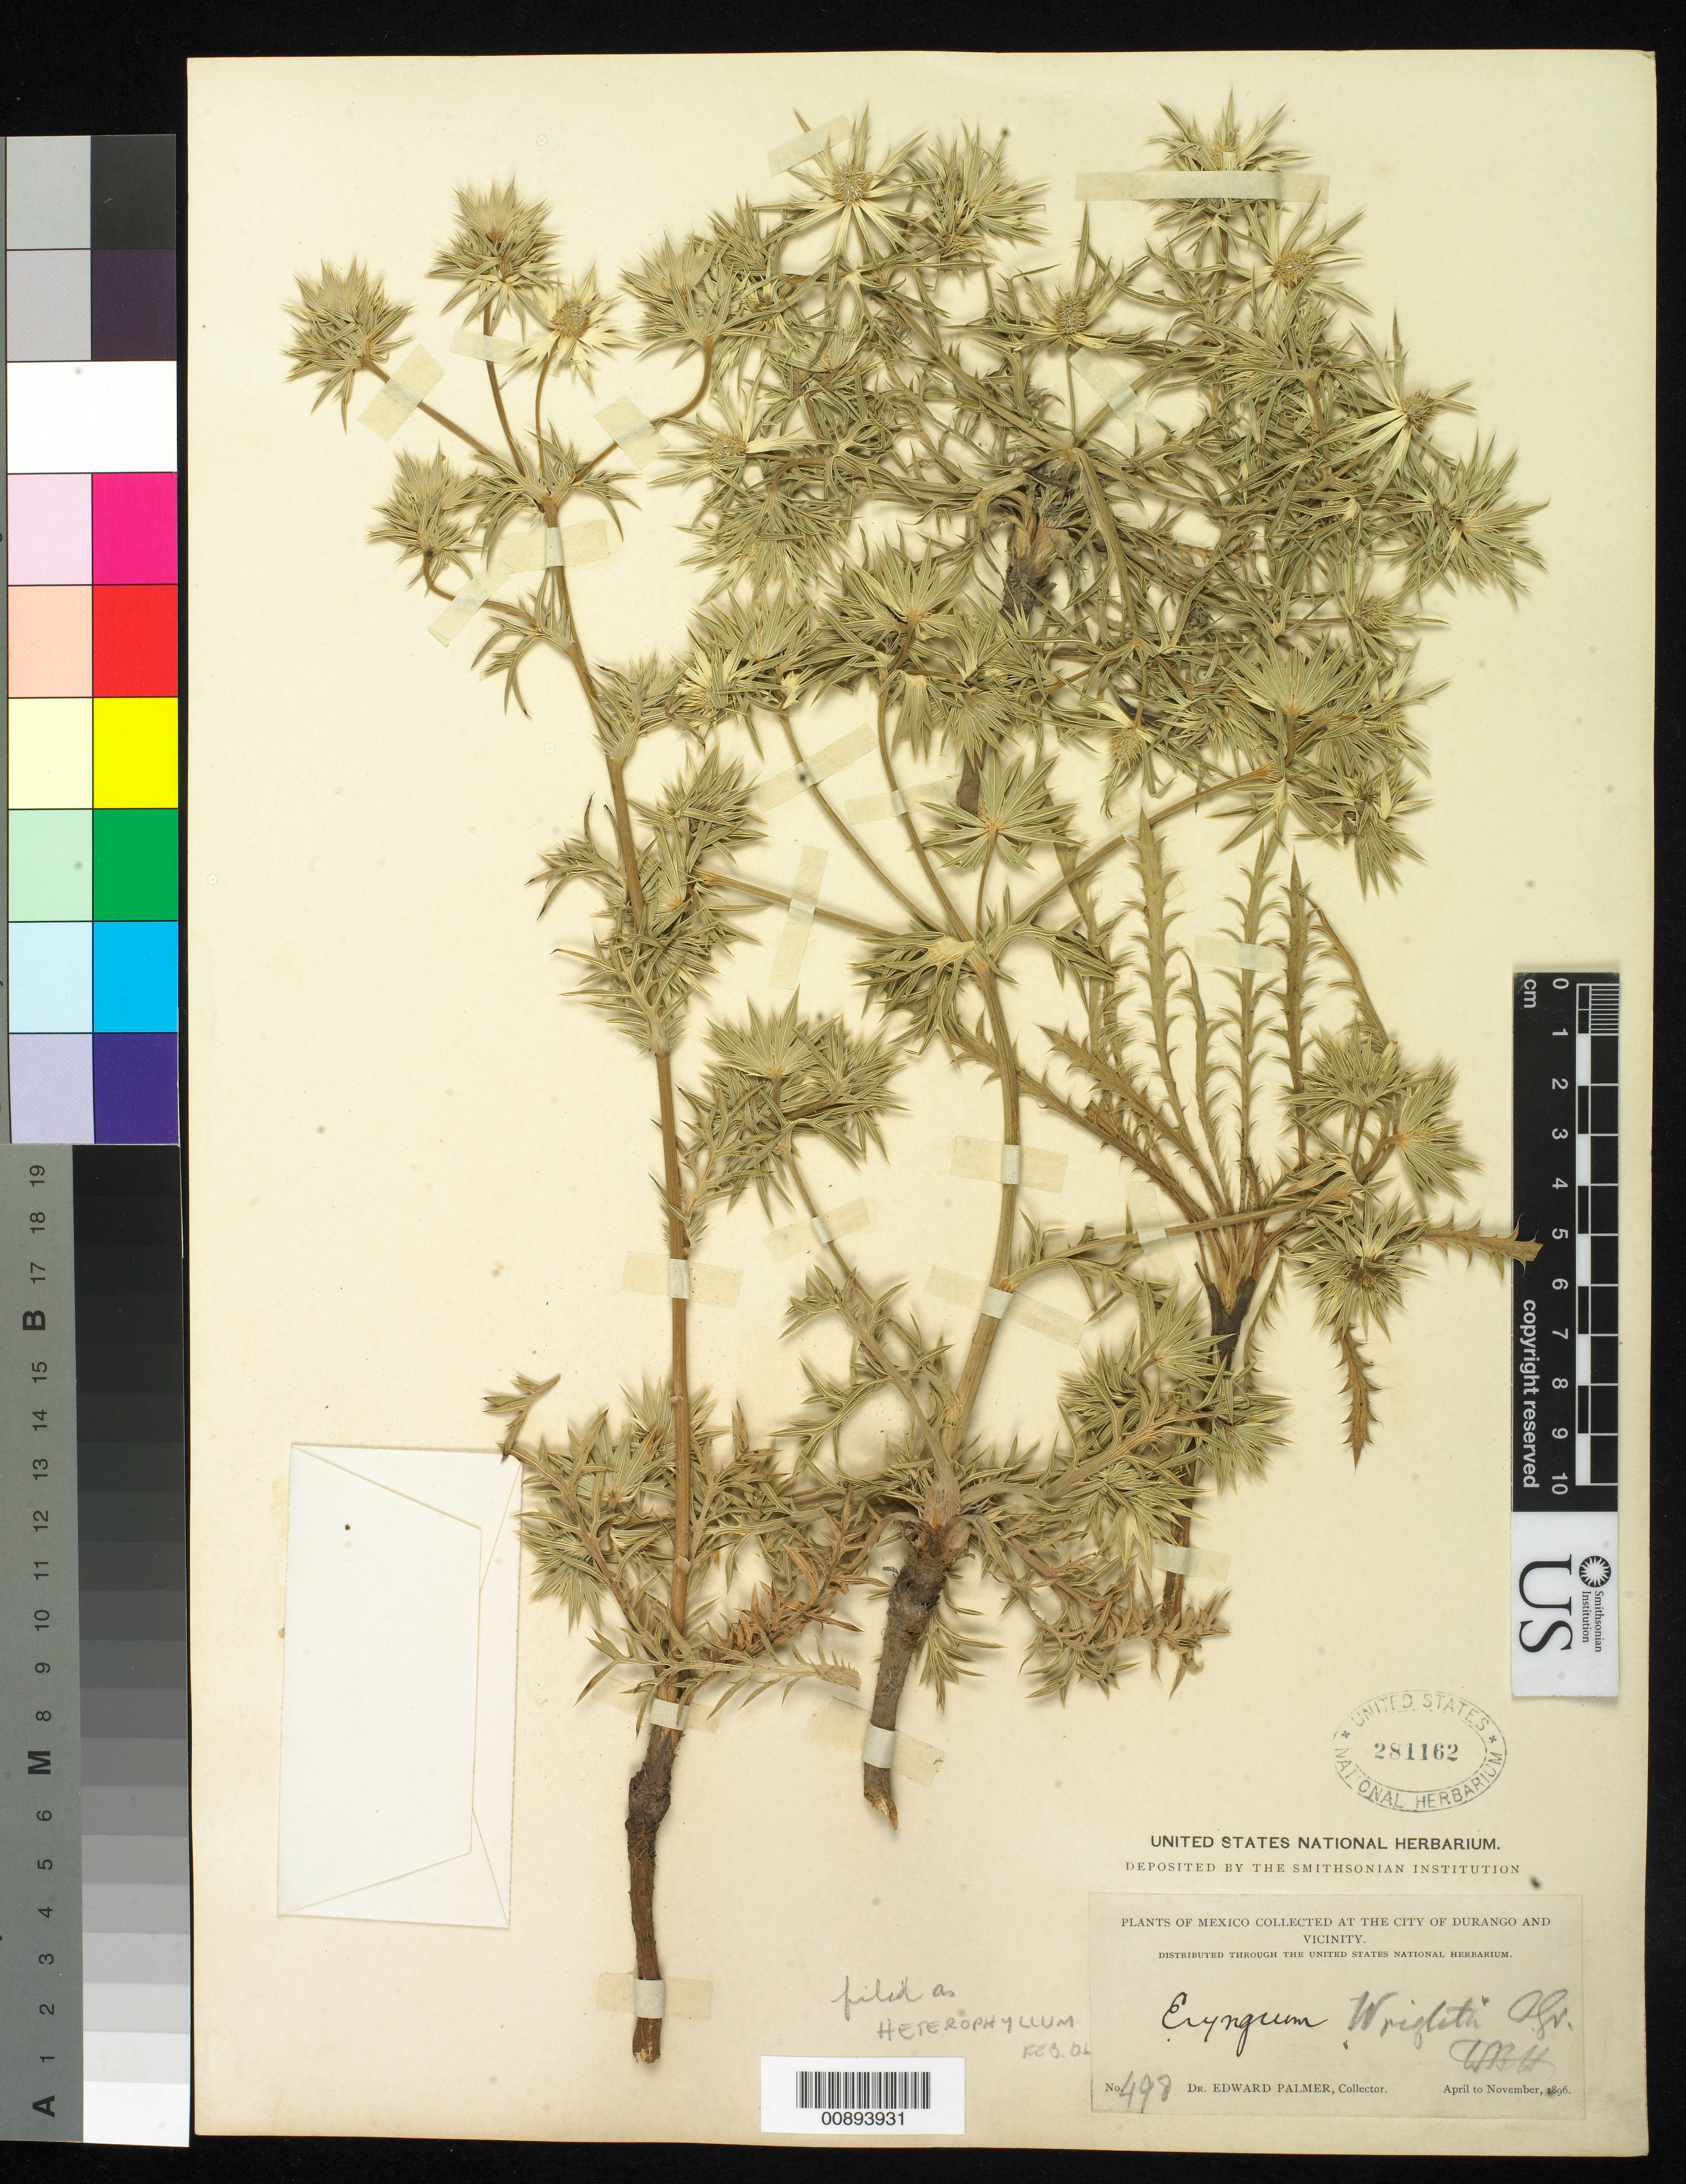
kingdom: Plantae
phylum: Tracheophyta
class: Magnoliopsida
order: Apiales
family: Apiaceae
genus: Eryngium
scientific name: Eryngium heterophyllum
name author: Engelm.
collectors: E. Palmer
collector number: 498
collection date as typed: Apr 1896 to -- Nov 1896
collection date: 1896-04/1896-11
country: Mexico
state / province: Durango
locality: City of Durango and vicinity.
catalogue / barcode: US 281162